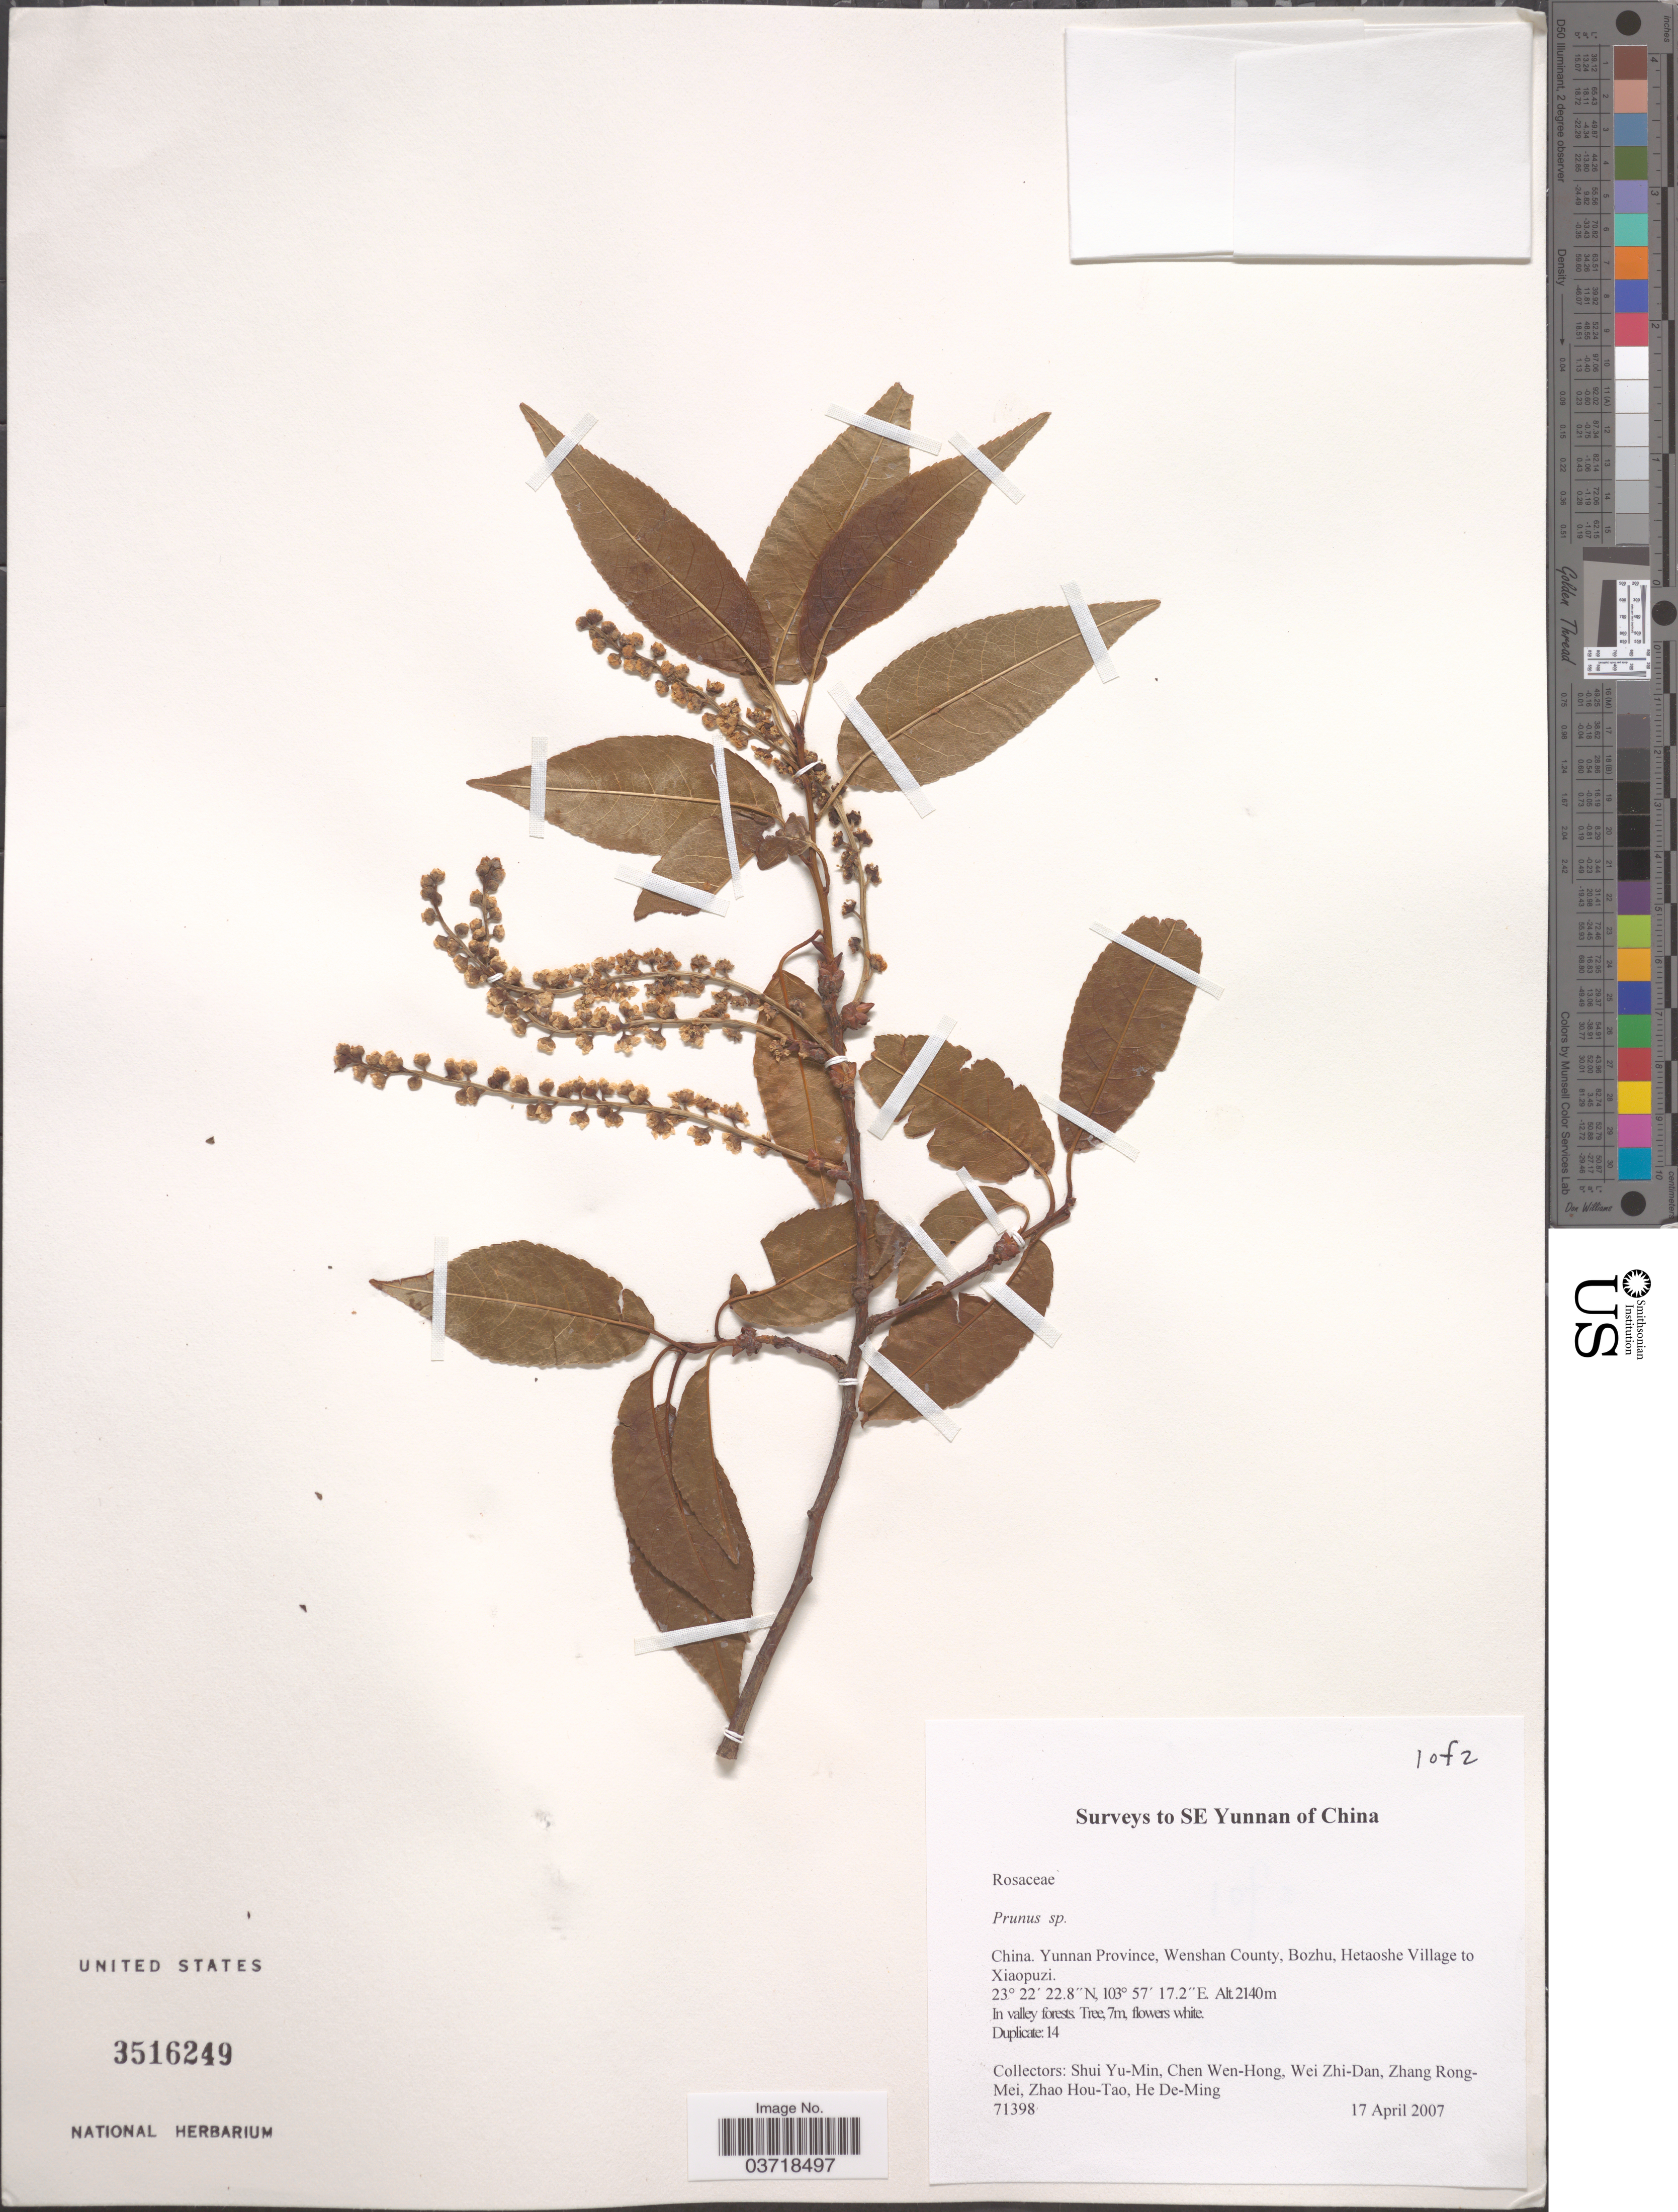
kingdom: Plantae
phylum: Tracheophyta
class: Magnoliopsida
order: Rosales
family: Rosaceae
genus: Prunus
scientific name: Prunus sp.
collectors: Y. Shui, W. Chen, Z. Wei, Z. Rong-Mei & et al.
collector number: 71398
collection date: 2007-04-17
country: China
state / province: Yunnan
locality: SE Yunnan. Yunnan Province, Wenshan County, Bozhu, Hetaoshe Village to Xiaopuzi.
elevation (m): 2140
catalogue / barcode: US 3516249